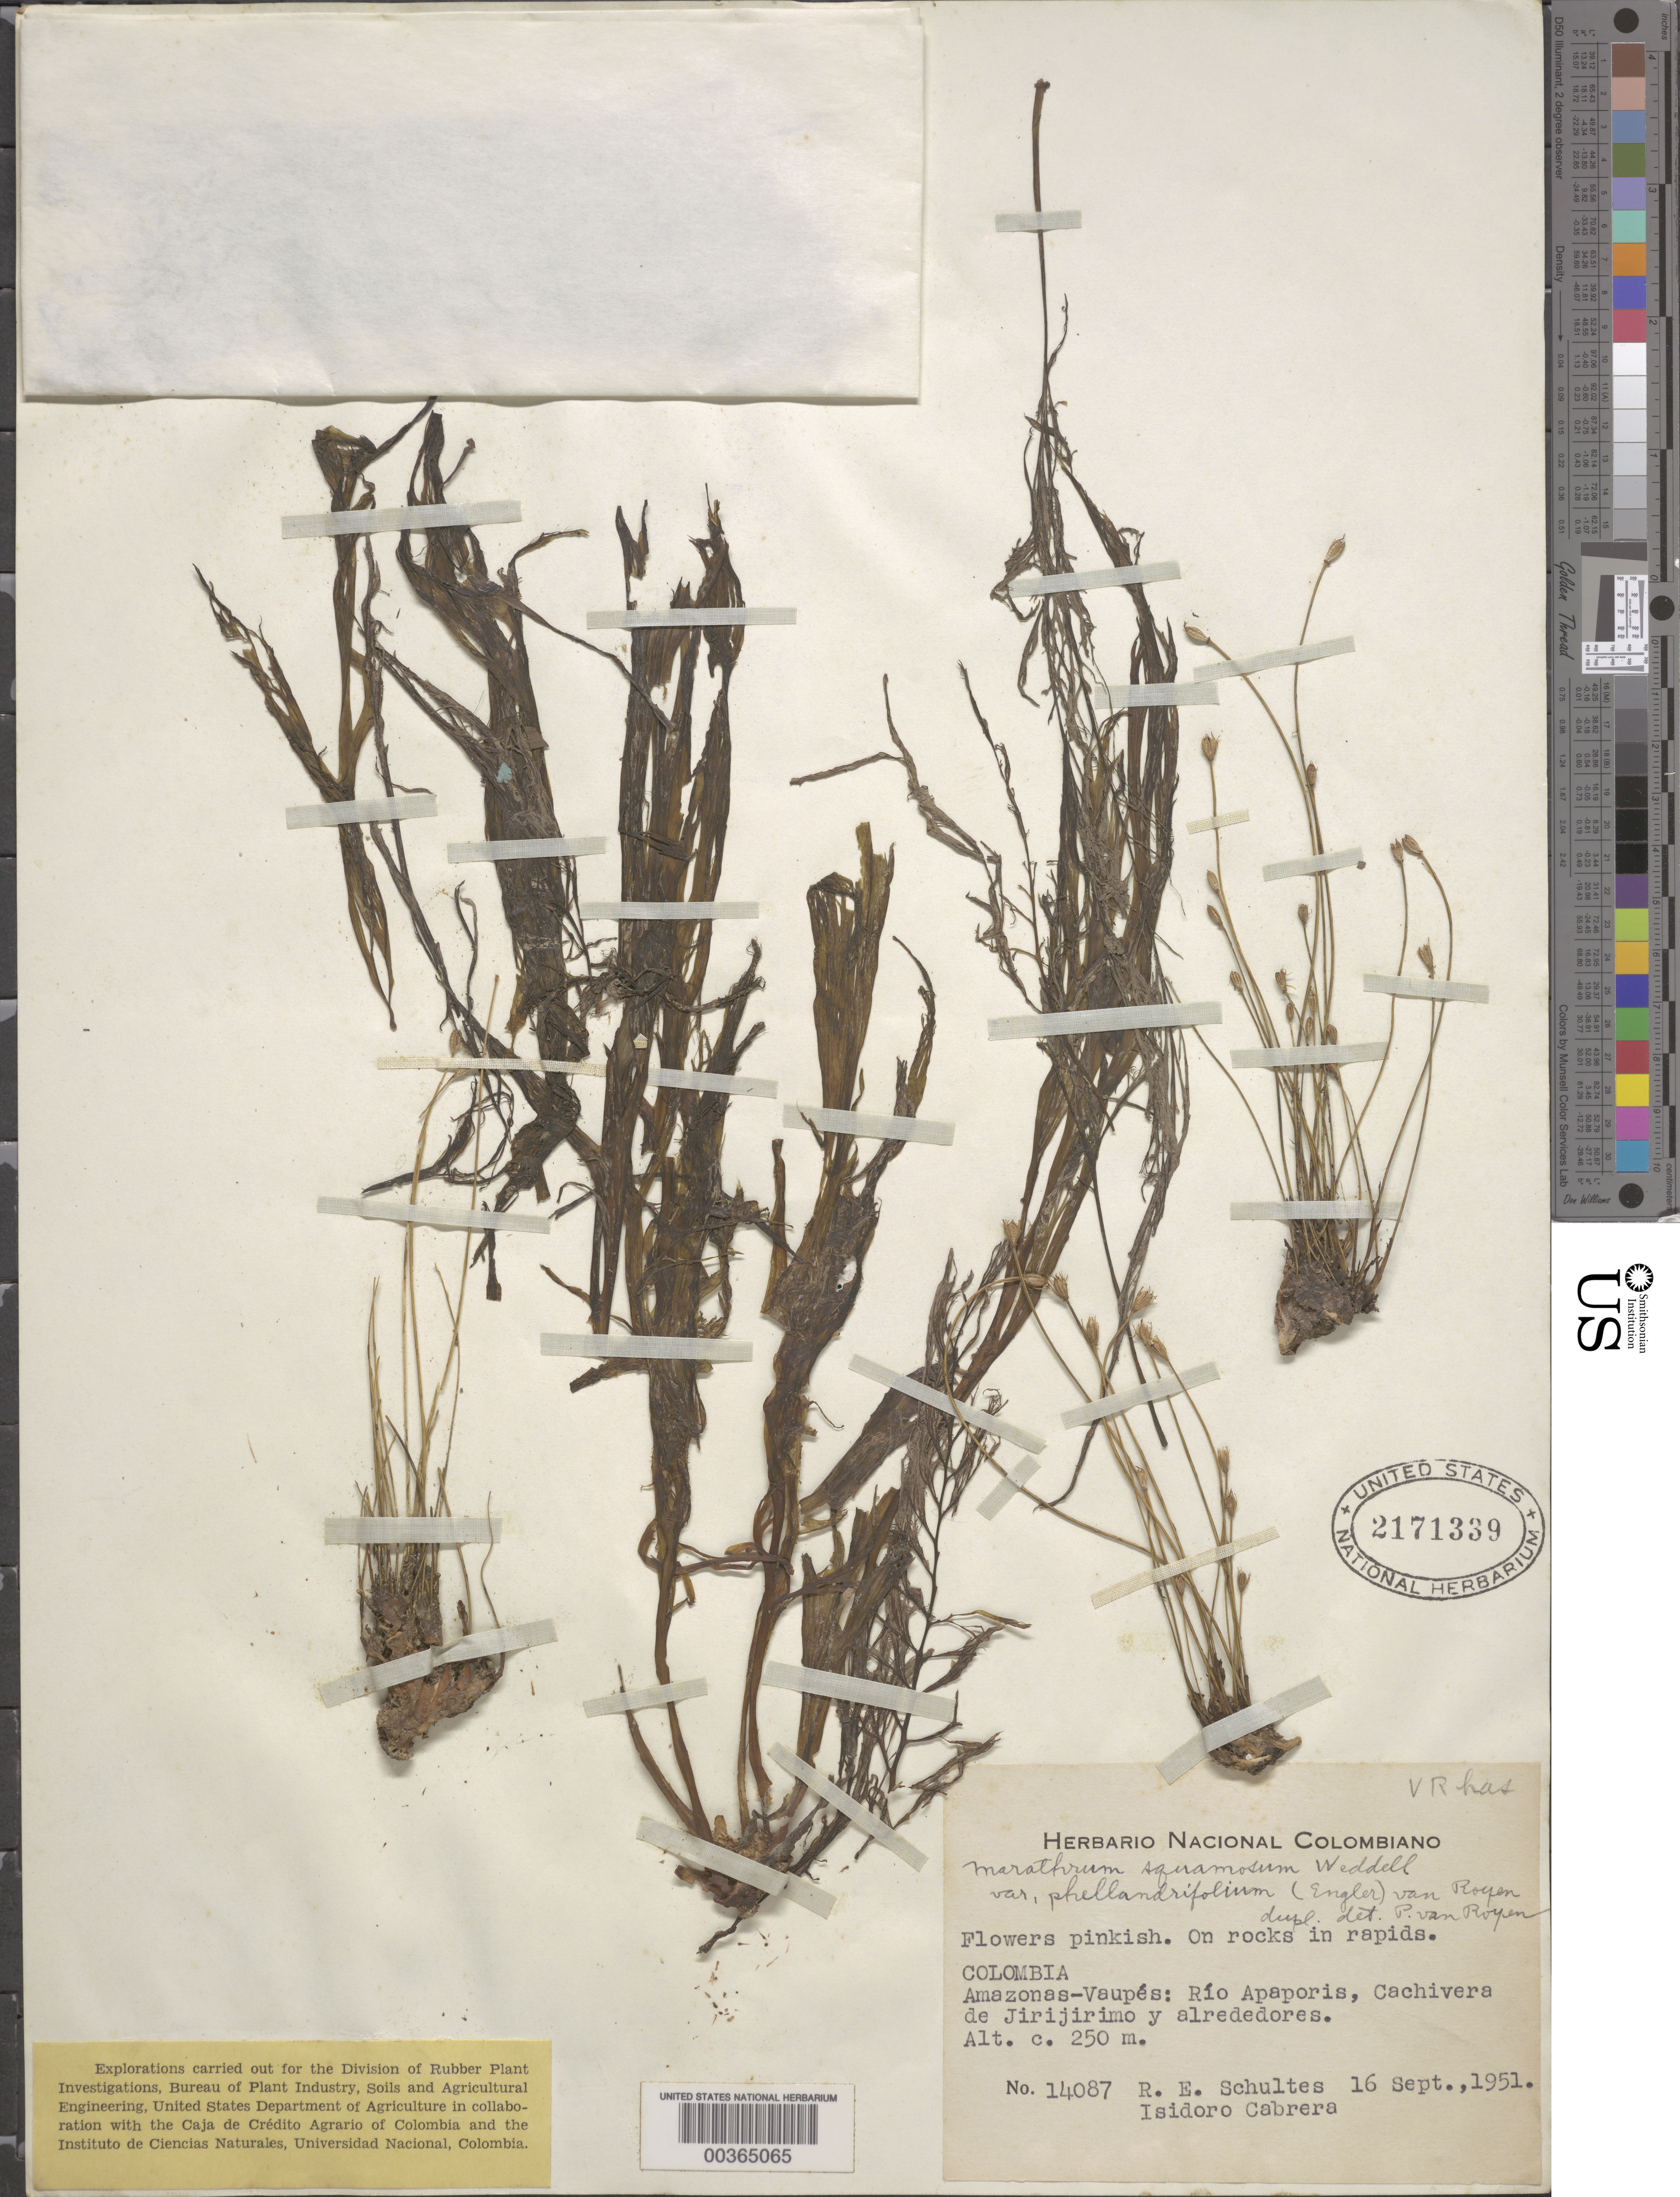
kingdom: Plantae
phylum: Tracheophyta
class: Magnoliopsida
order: Malpighiales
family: Podostemaceae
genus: Marathrum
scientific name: Marathrum squamosum var. phellandrifolium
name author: (Engl.) P. Royen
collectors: R. E. Schultes & I. Cabrera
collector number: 14087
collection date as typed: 16 Sep 1951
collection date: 1951-09-16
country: Colombia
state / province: Amazônas / Vaupés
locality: Rio Apaporis, Cachivera de Jirijirimo y Alrededores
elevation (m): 250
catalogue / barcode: US 2171339